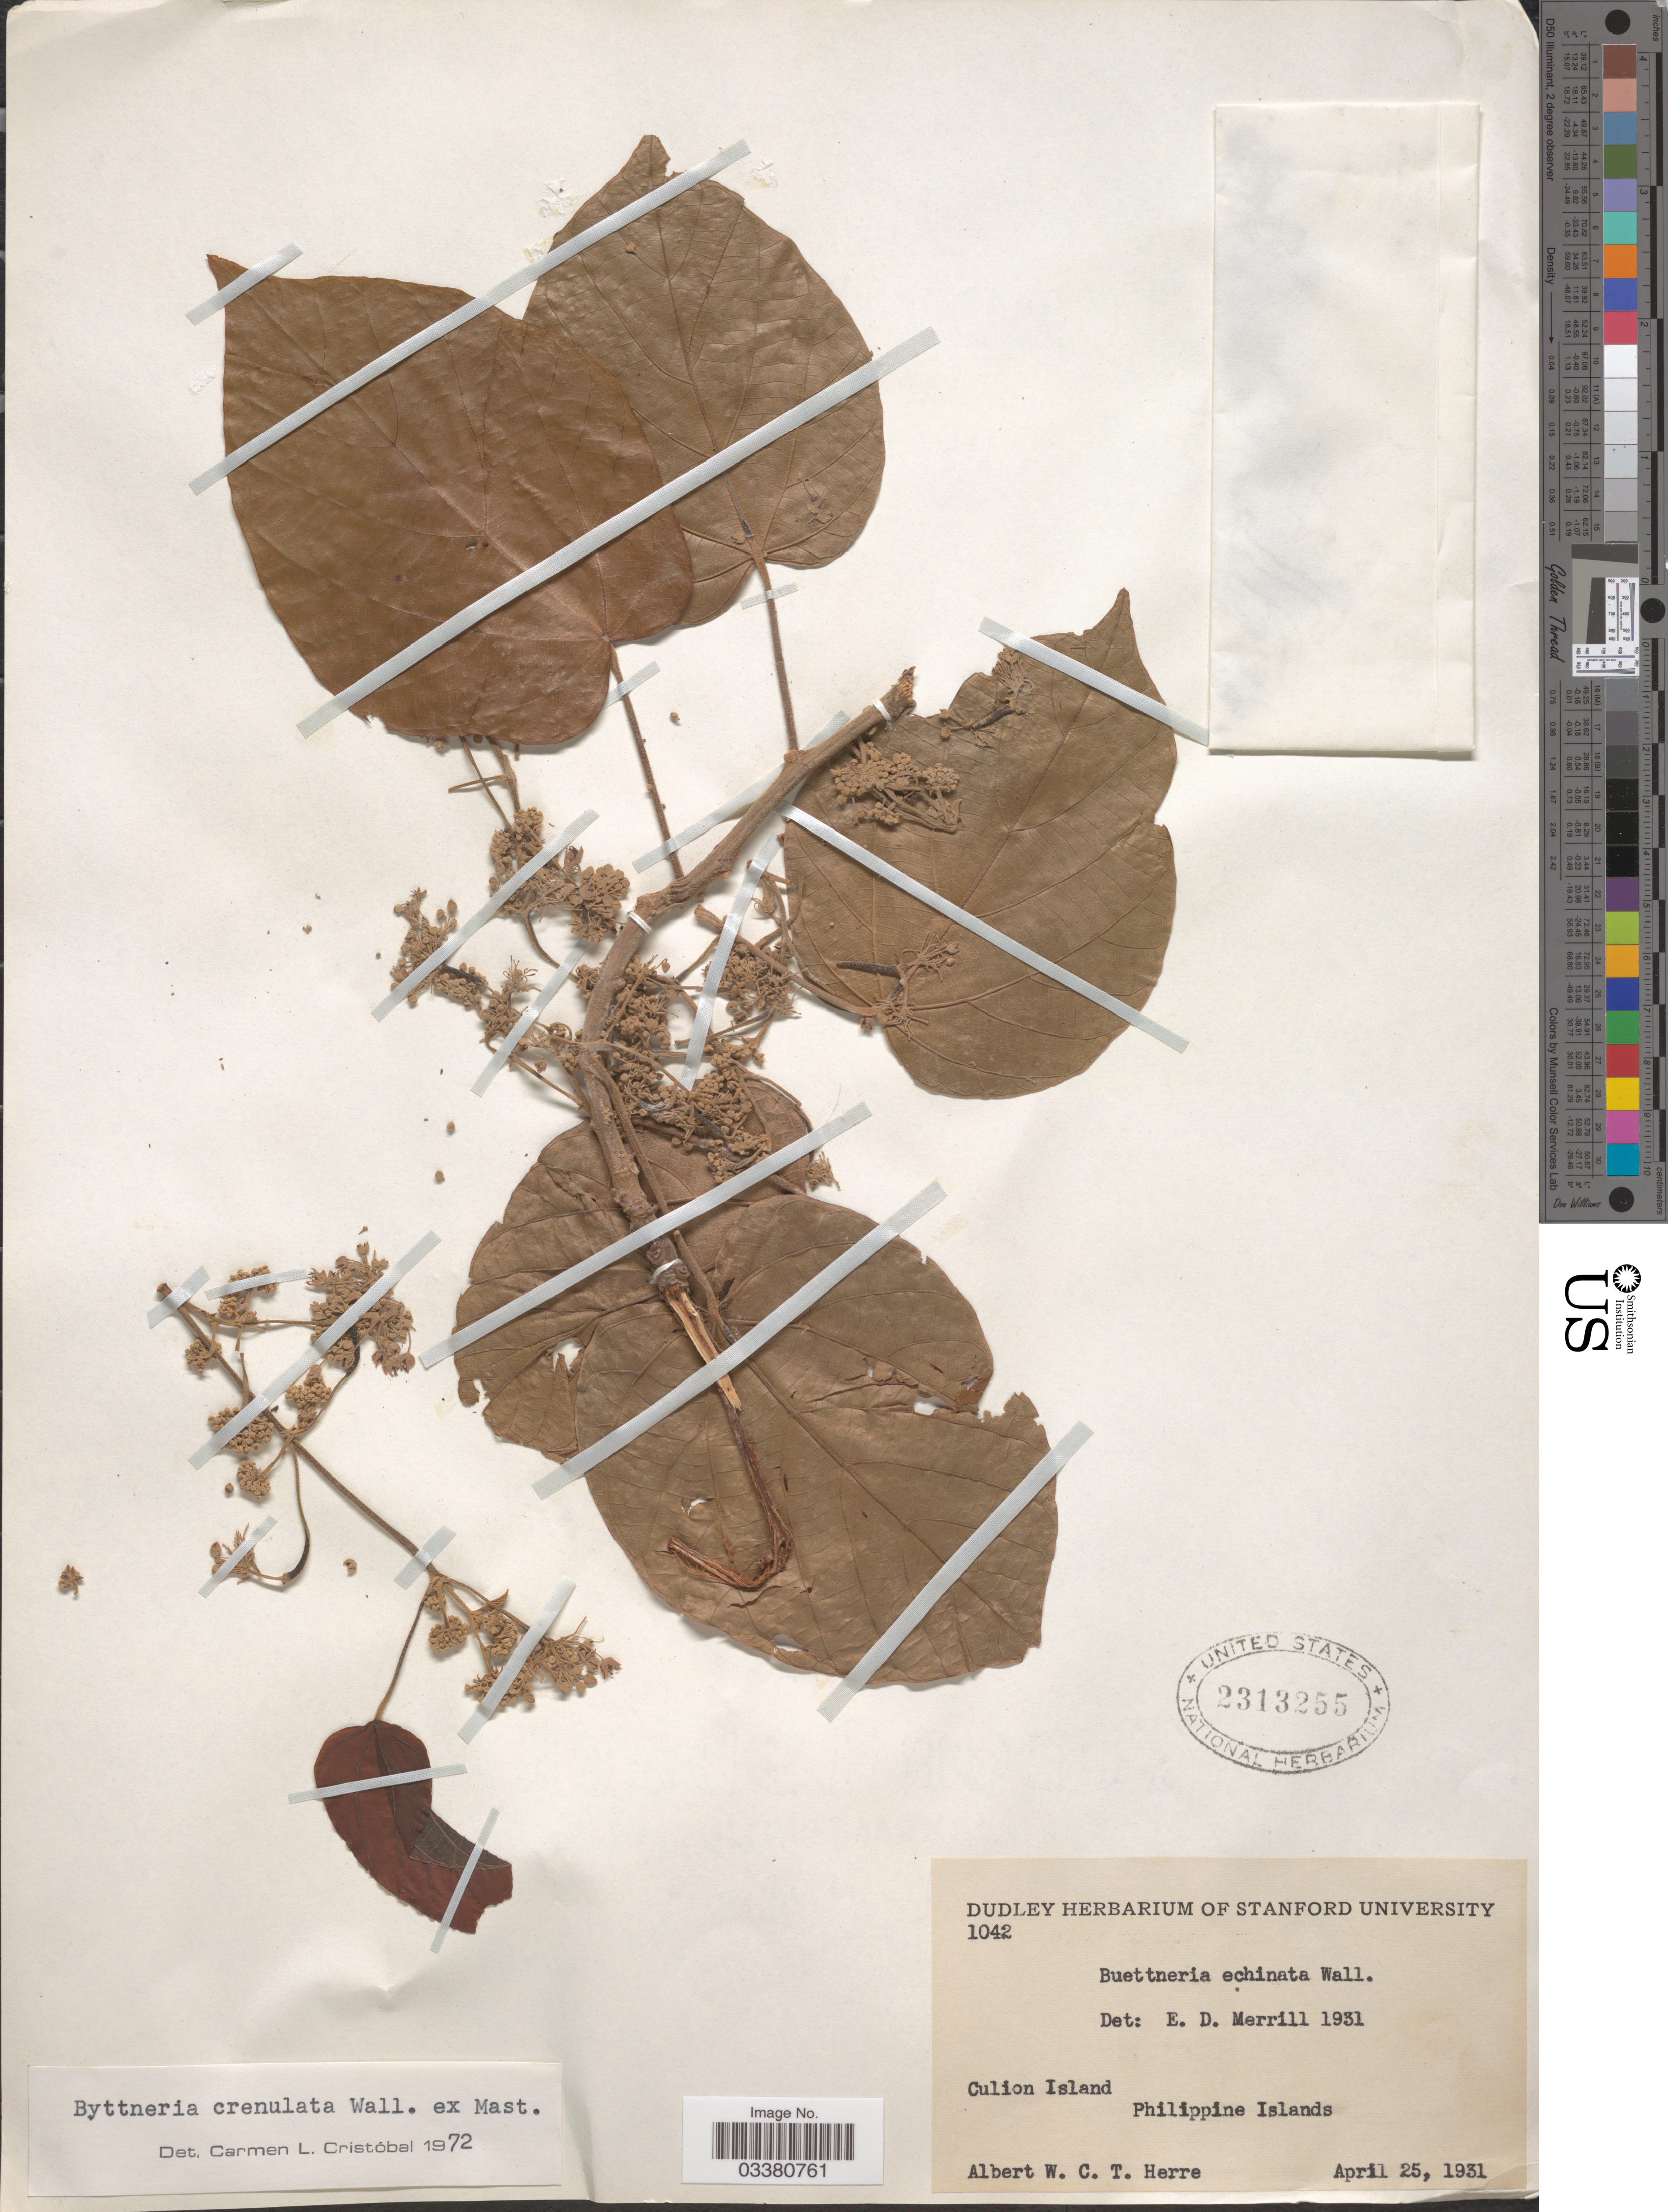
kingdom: Plantae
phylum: Tracheophyta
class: Magnoliopsida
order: Malvales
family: Malvaceae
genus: Byttneria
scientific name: Byttneria crenulata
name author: Wall. ex Mast.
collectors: A. W. Herre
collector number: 1042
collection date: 1931-04-25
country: Philippines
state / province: Mimaropa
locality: Culion Island, Philippine Islands.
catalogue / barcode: US 2313255